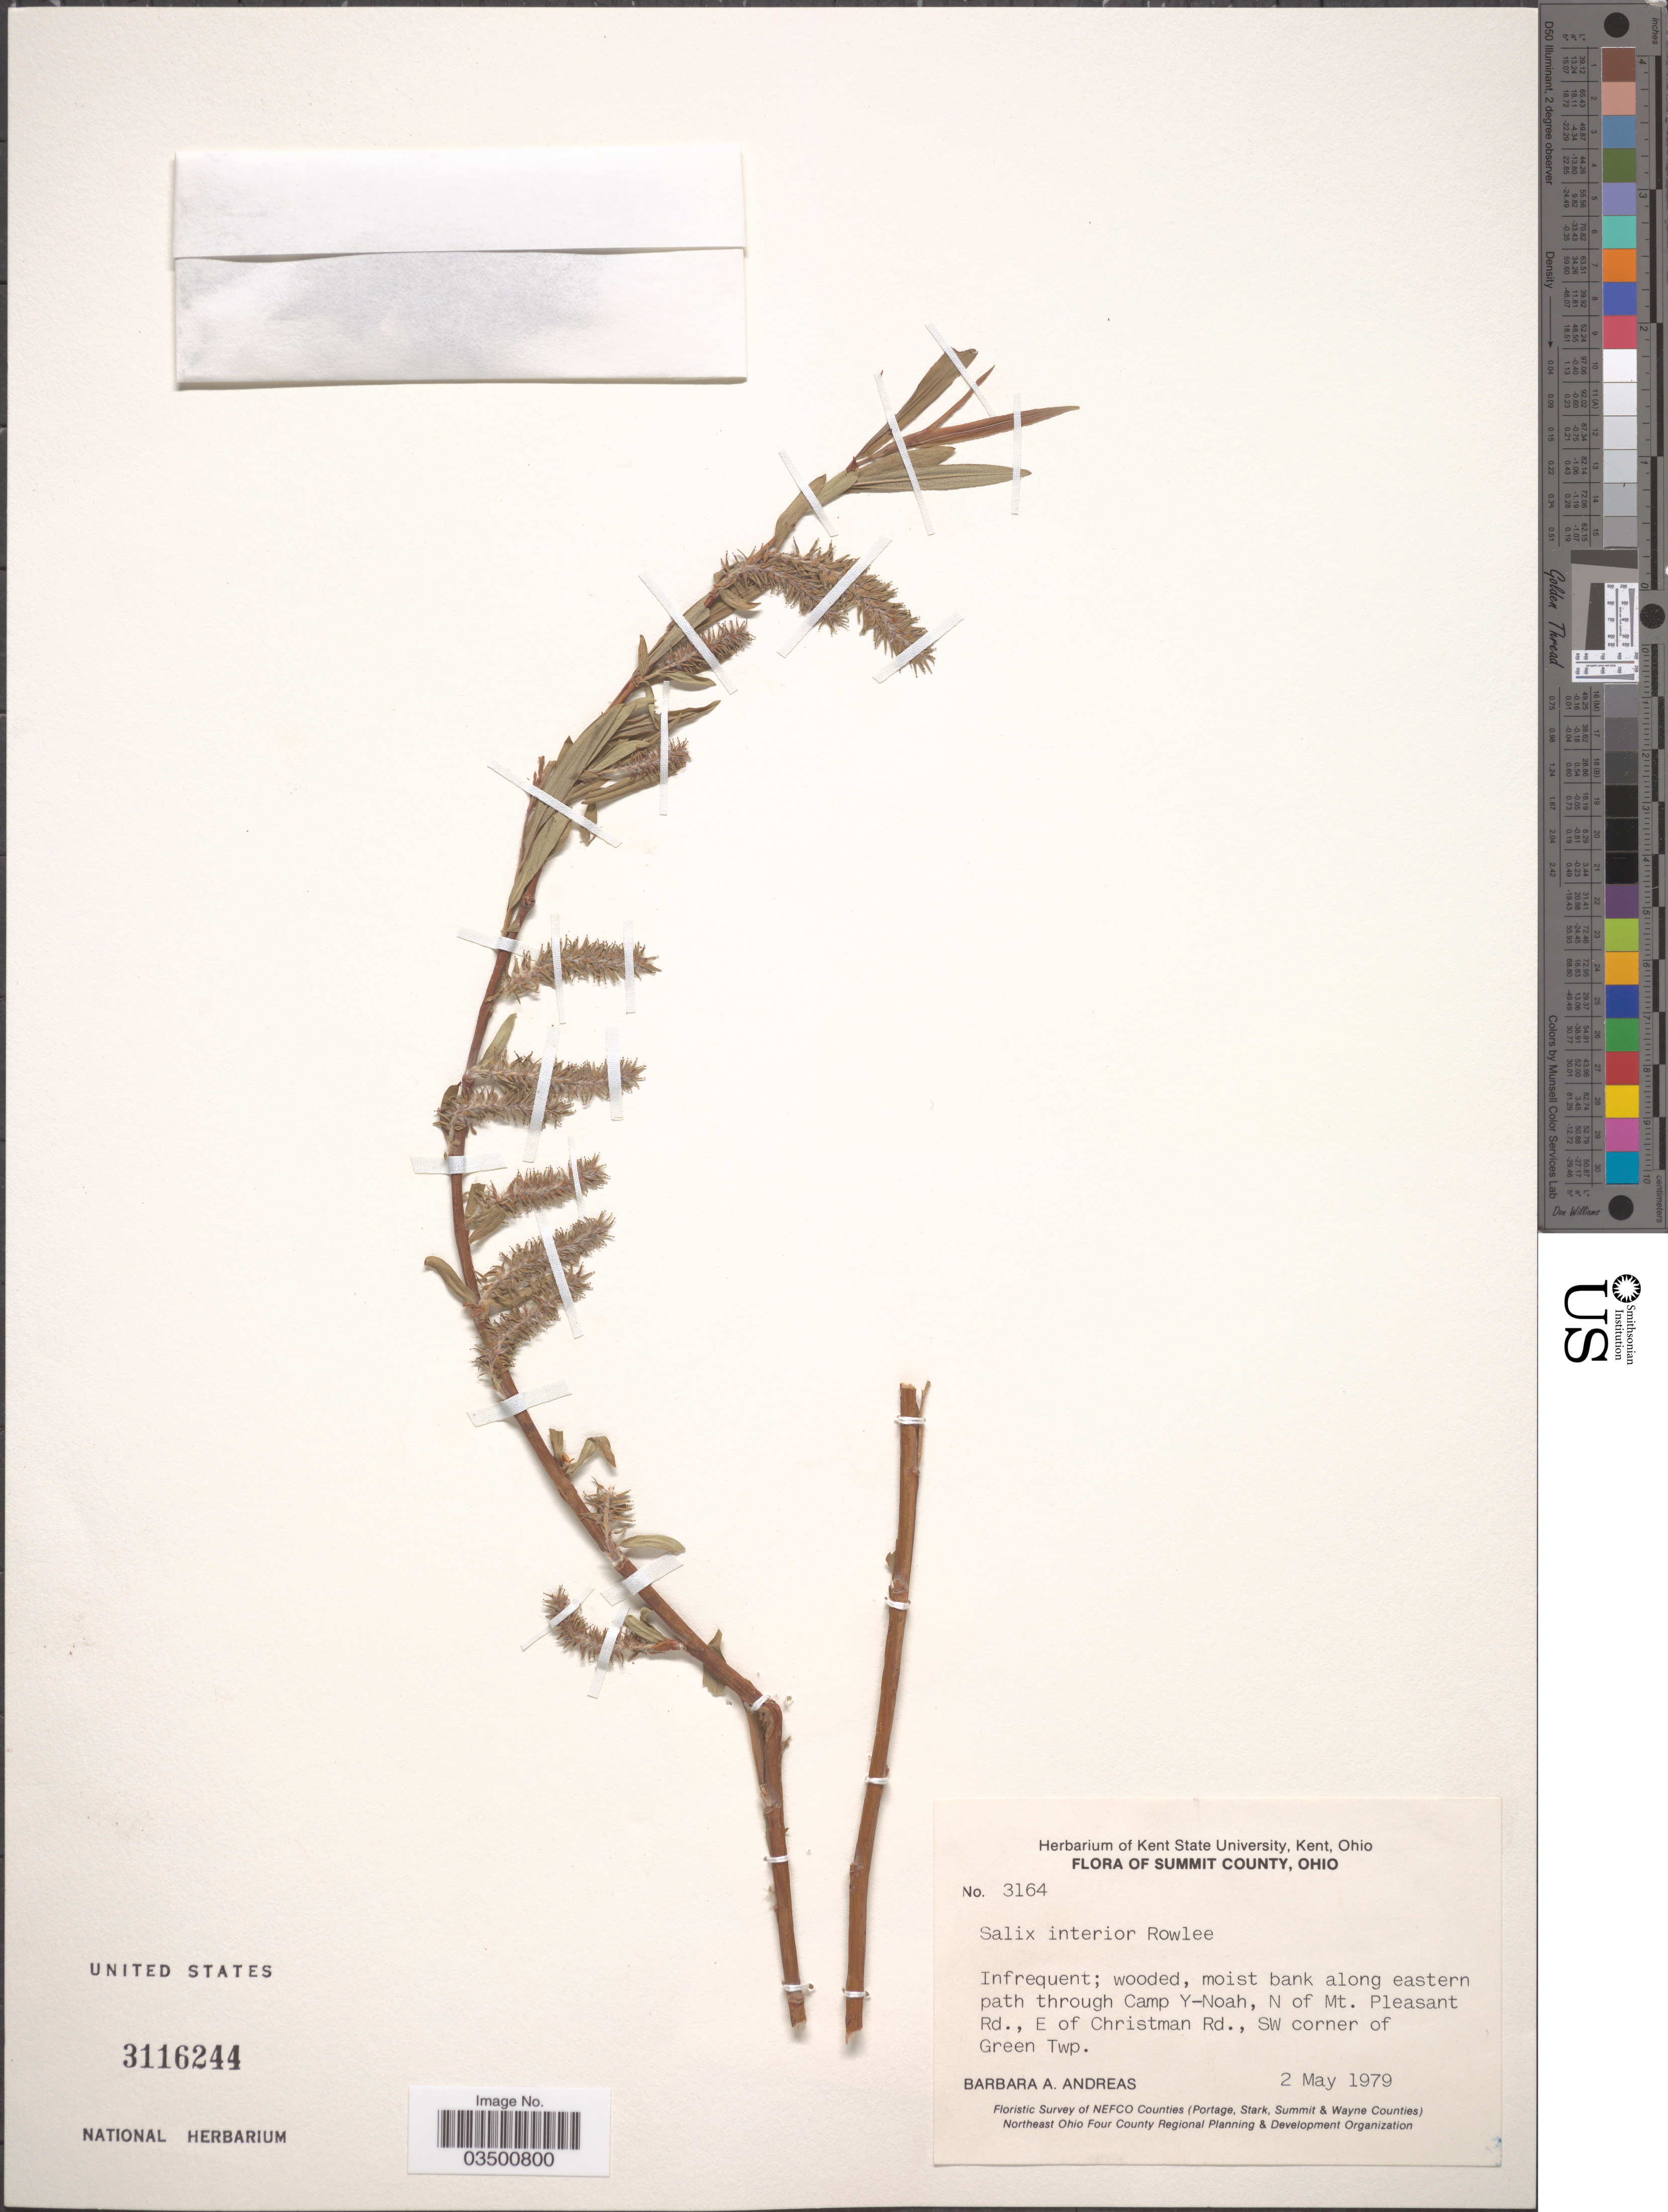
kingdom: Plantae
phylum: Tracheophyta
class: Magnoliopsida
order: Malpighiales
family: Salicaceae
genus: Salix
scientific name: Salix interior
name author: Rowlee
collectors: B. A. Andreas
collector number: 3164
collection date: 1979-05-02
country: United States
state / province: Ohio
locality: Summit County. Infrequent; wooded, moist bank along eastern path through Camp Y-Noah, N of Mt. Pleasant Rd., E of Christmas Rd., SW corner of Green Twp.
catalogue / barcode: US 3116244